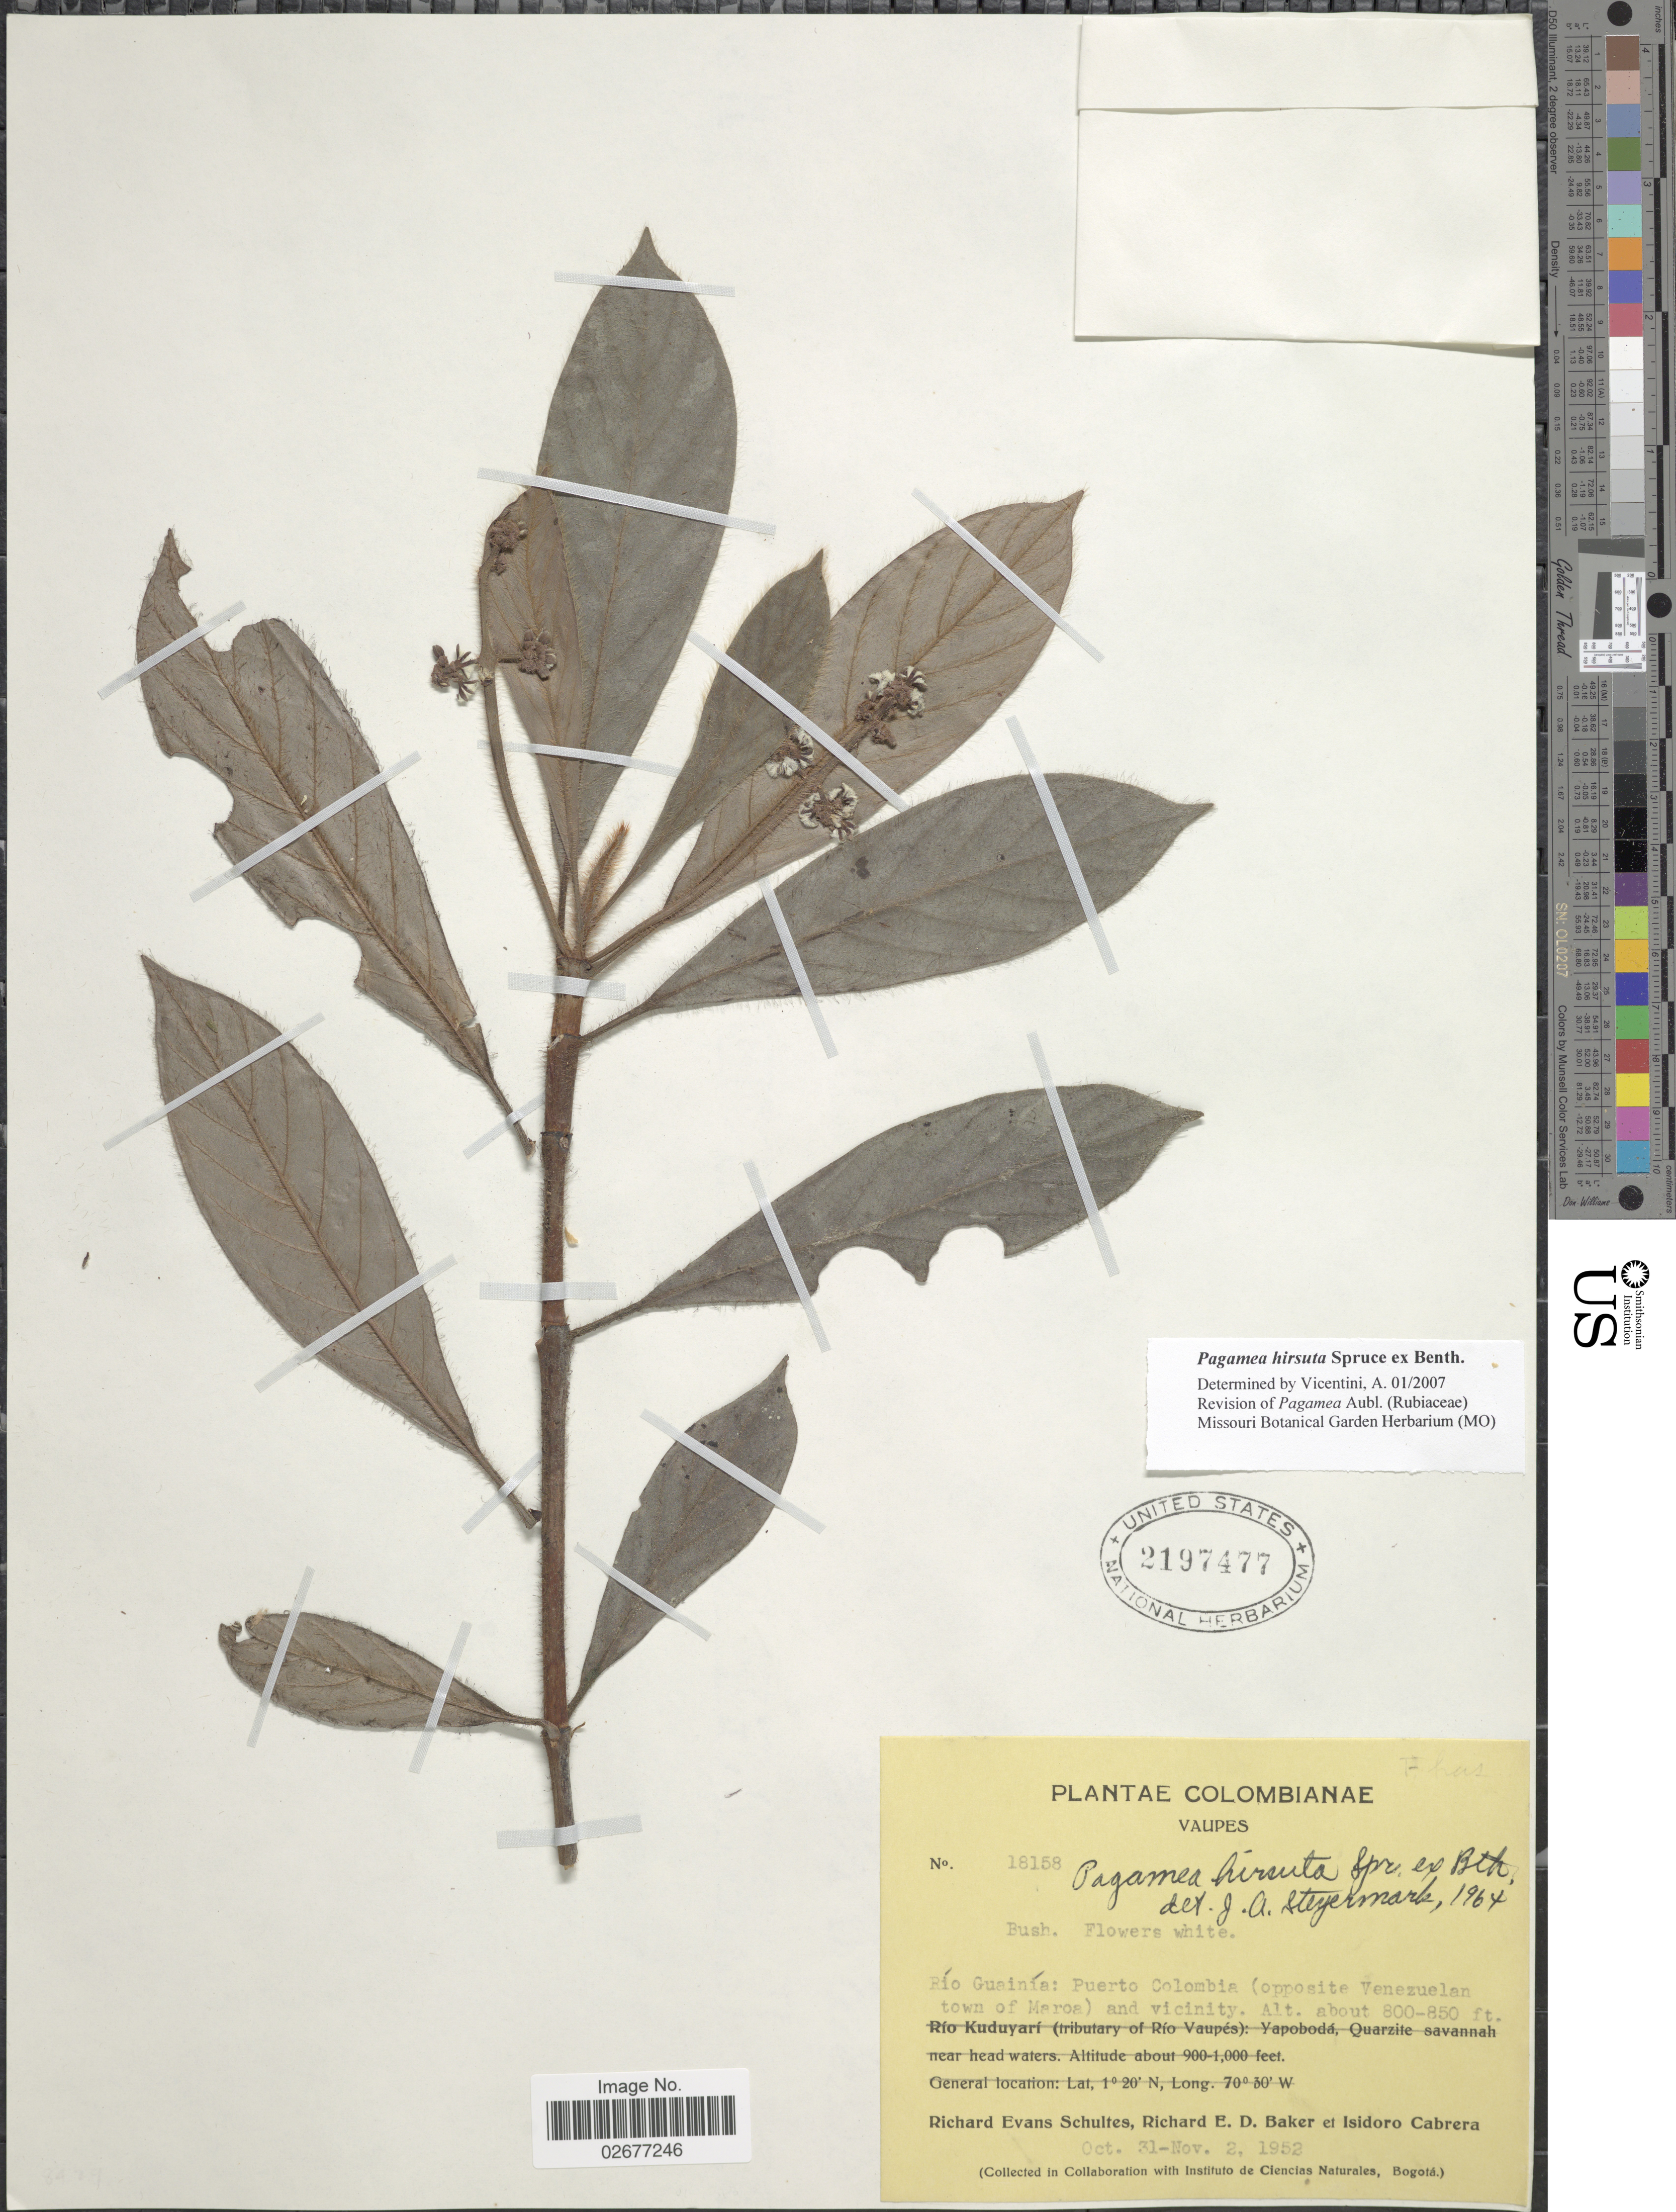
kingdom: Plantae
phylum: Tracheophyta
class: Magnoliopsida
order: Gentianales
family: Rubiaceae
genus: Pagamea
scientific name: Pagamea hirsuta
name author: Spruce ex Benth.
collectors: R. E. Schultes, R. E. D. Baker & I. Cabrera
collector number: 18158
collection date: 1952-10-31/1952-11-02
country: Colombia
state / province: Vaupés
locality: Rio Guainia: Puerto Colombia (opposite Venezuelan town of Maroa) and vicinity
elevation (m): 244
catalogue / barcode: US 2197477